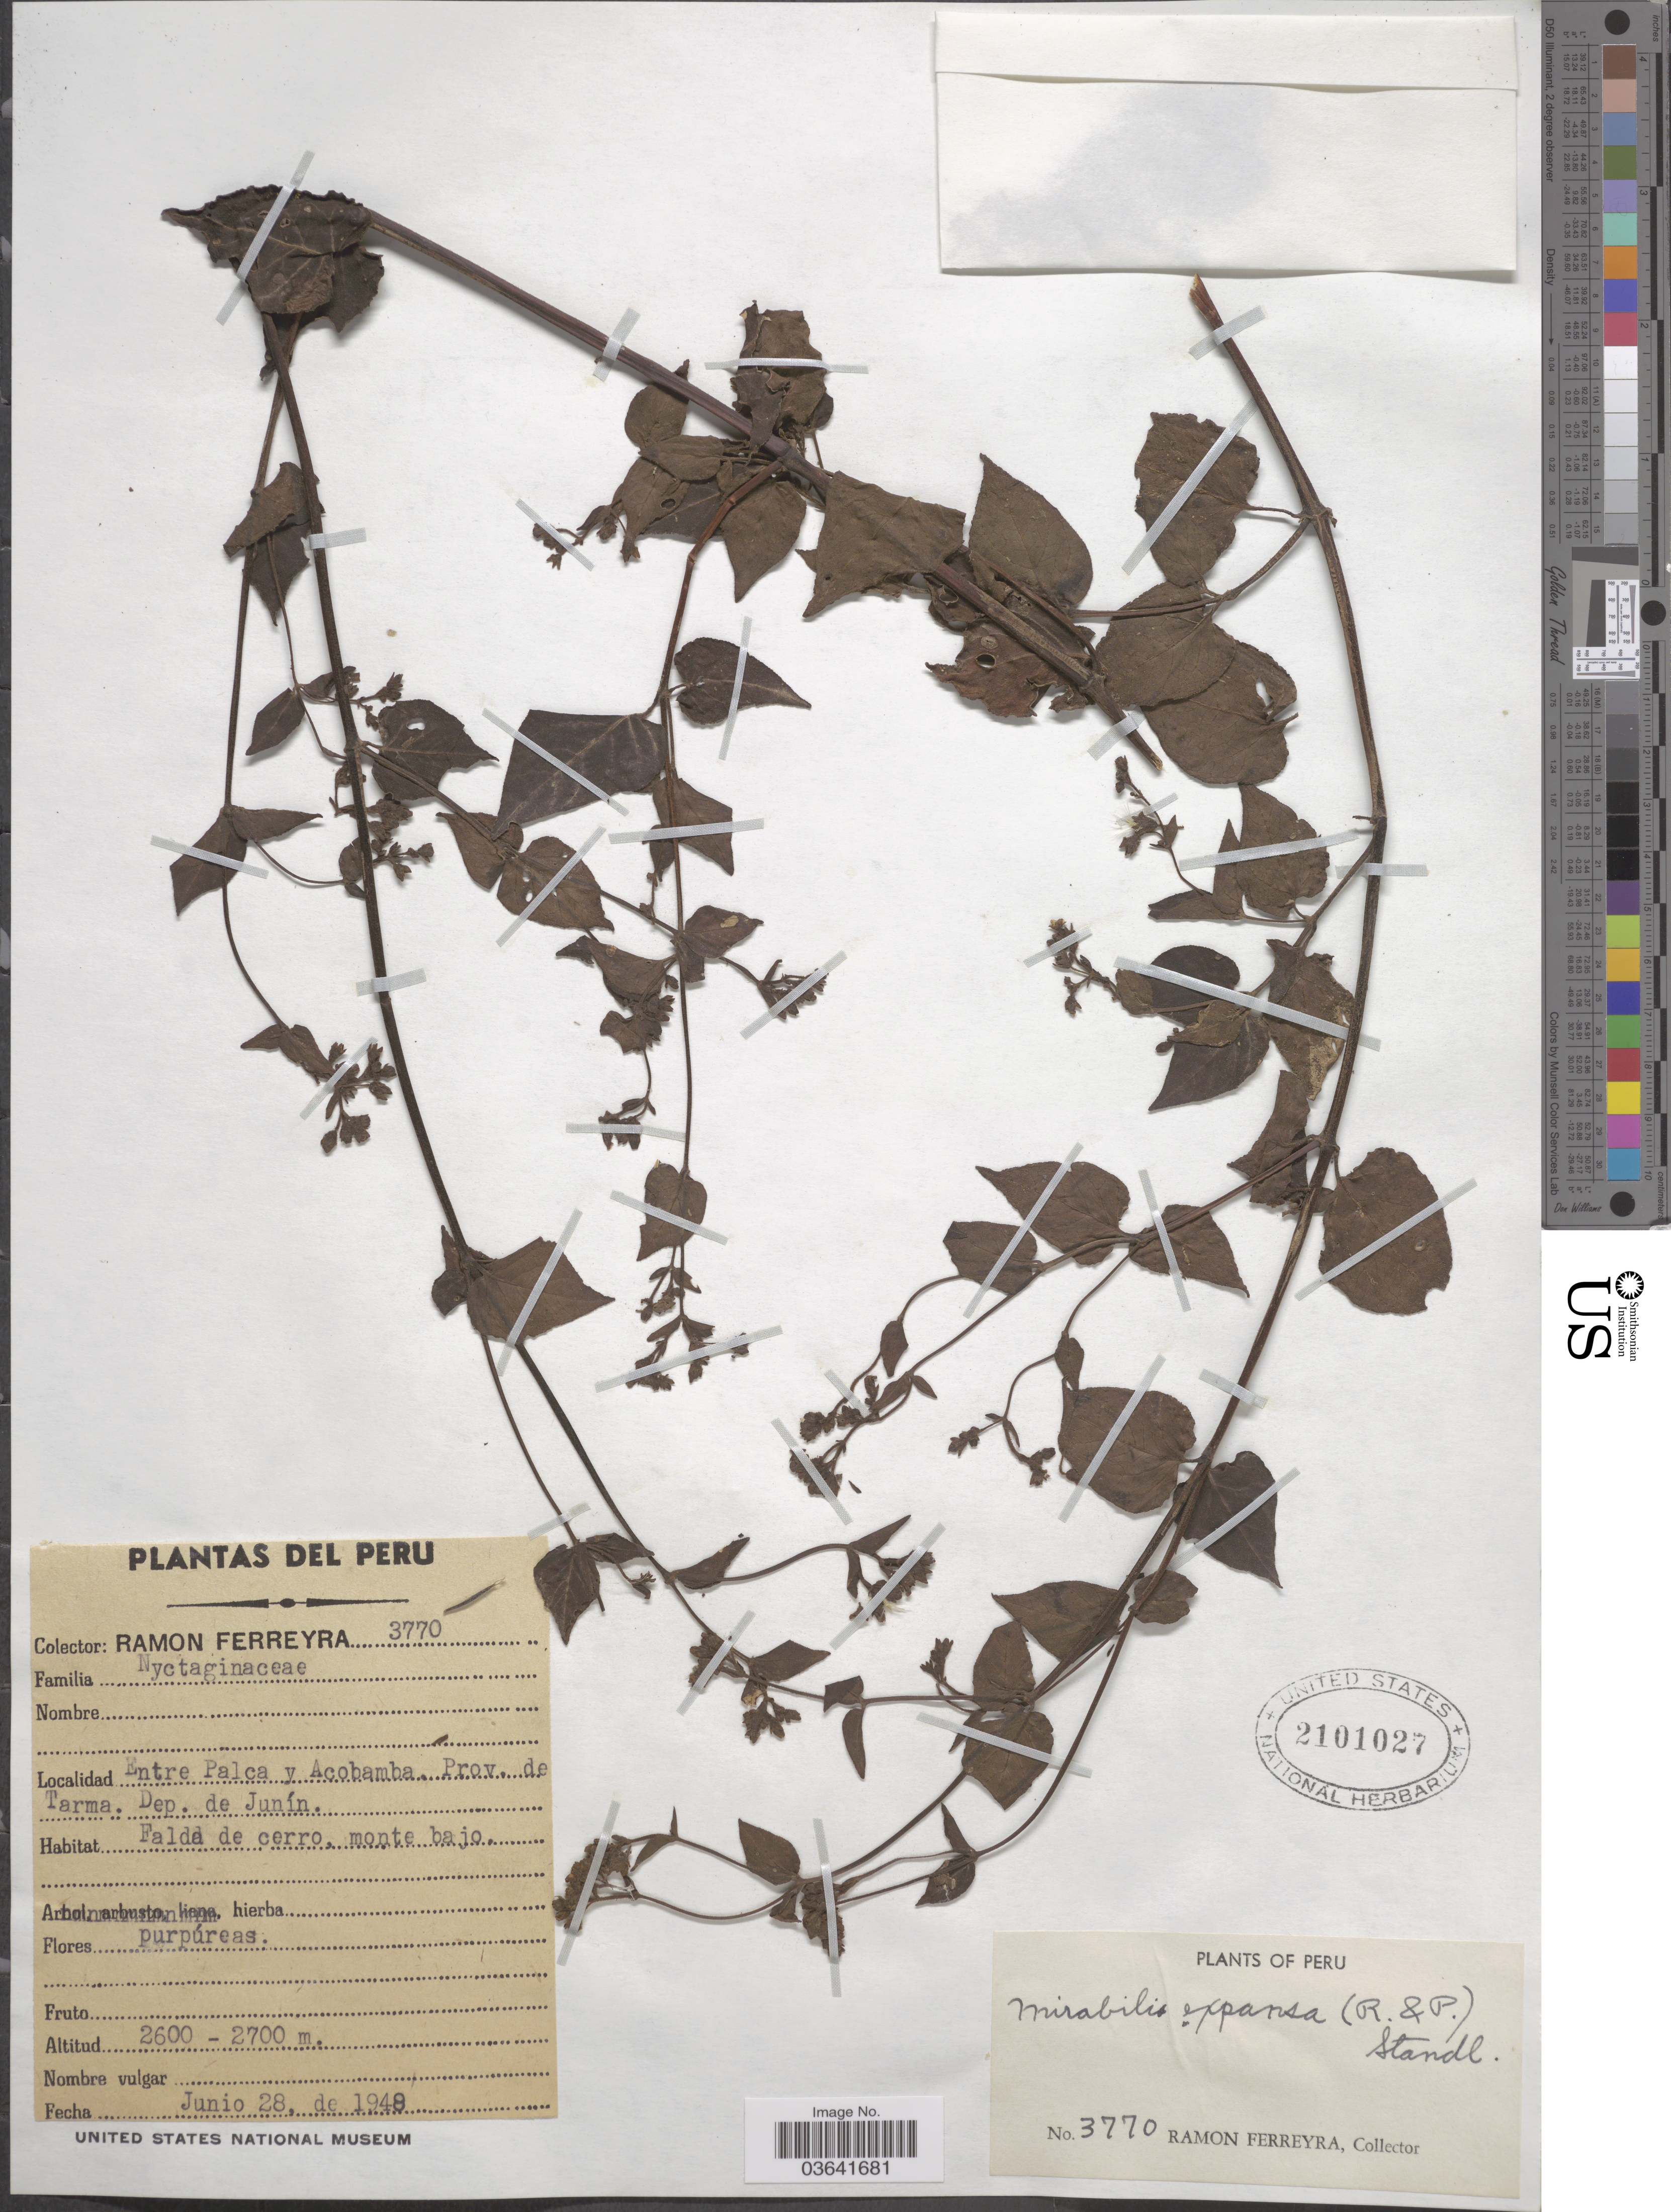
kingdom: Plantae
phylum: Tracheophyta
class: Magnoliopsida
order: Caryophyllales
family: Nyctaginaceae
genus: Mirabilis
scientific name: Mirabilis expansa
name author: (Ruiz & Pav.) Standl.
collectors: R. A. Ferreyra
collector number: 3770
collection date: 1948-06-28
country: Peru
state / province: Junín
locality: Entre Palca y Acobamba, Prov. de Tarma. Dep. de Junín.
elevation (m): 2600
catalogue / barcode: US 2101027